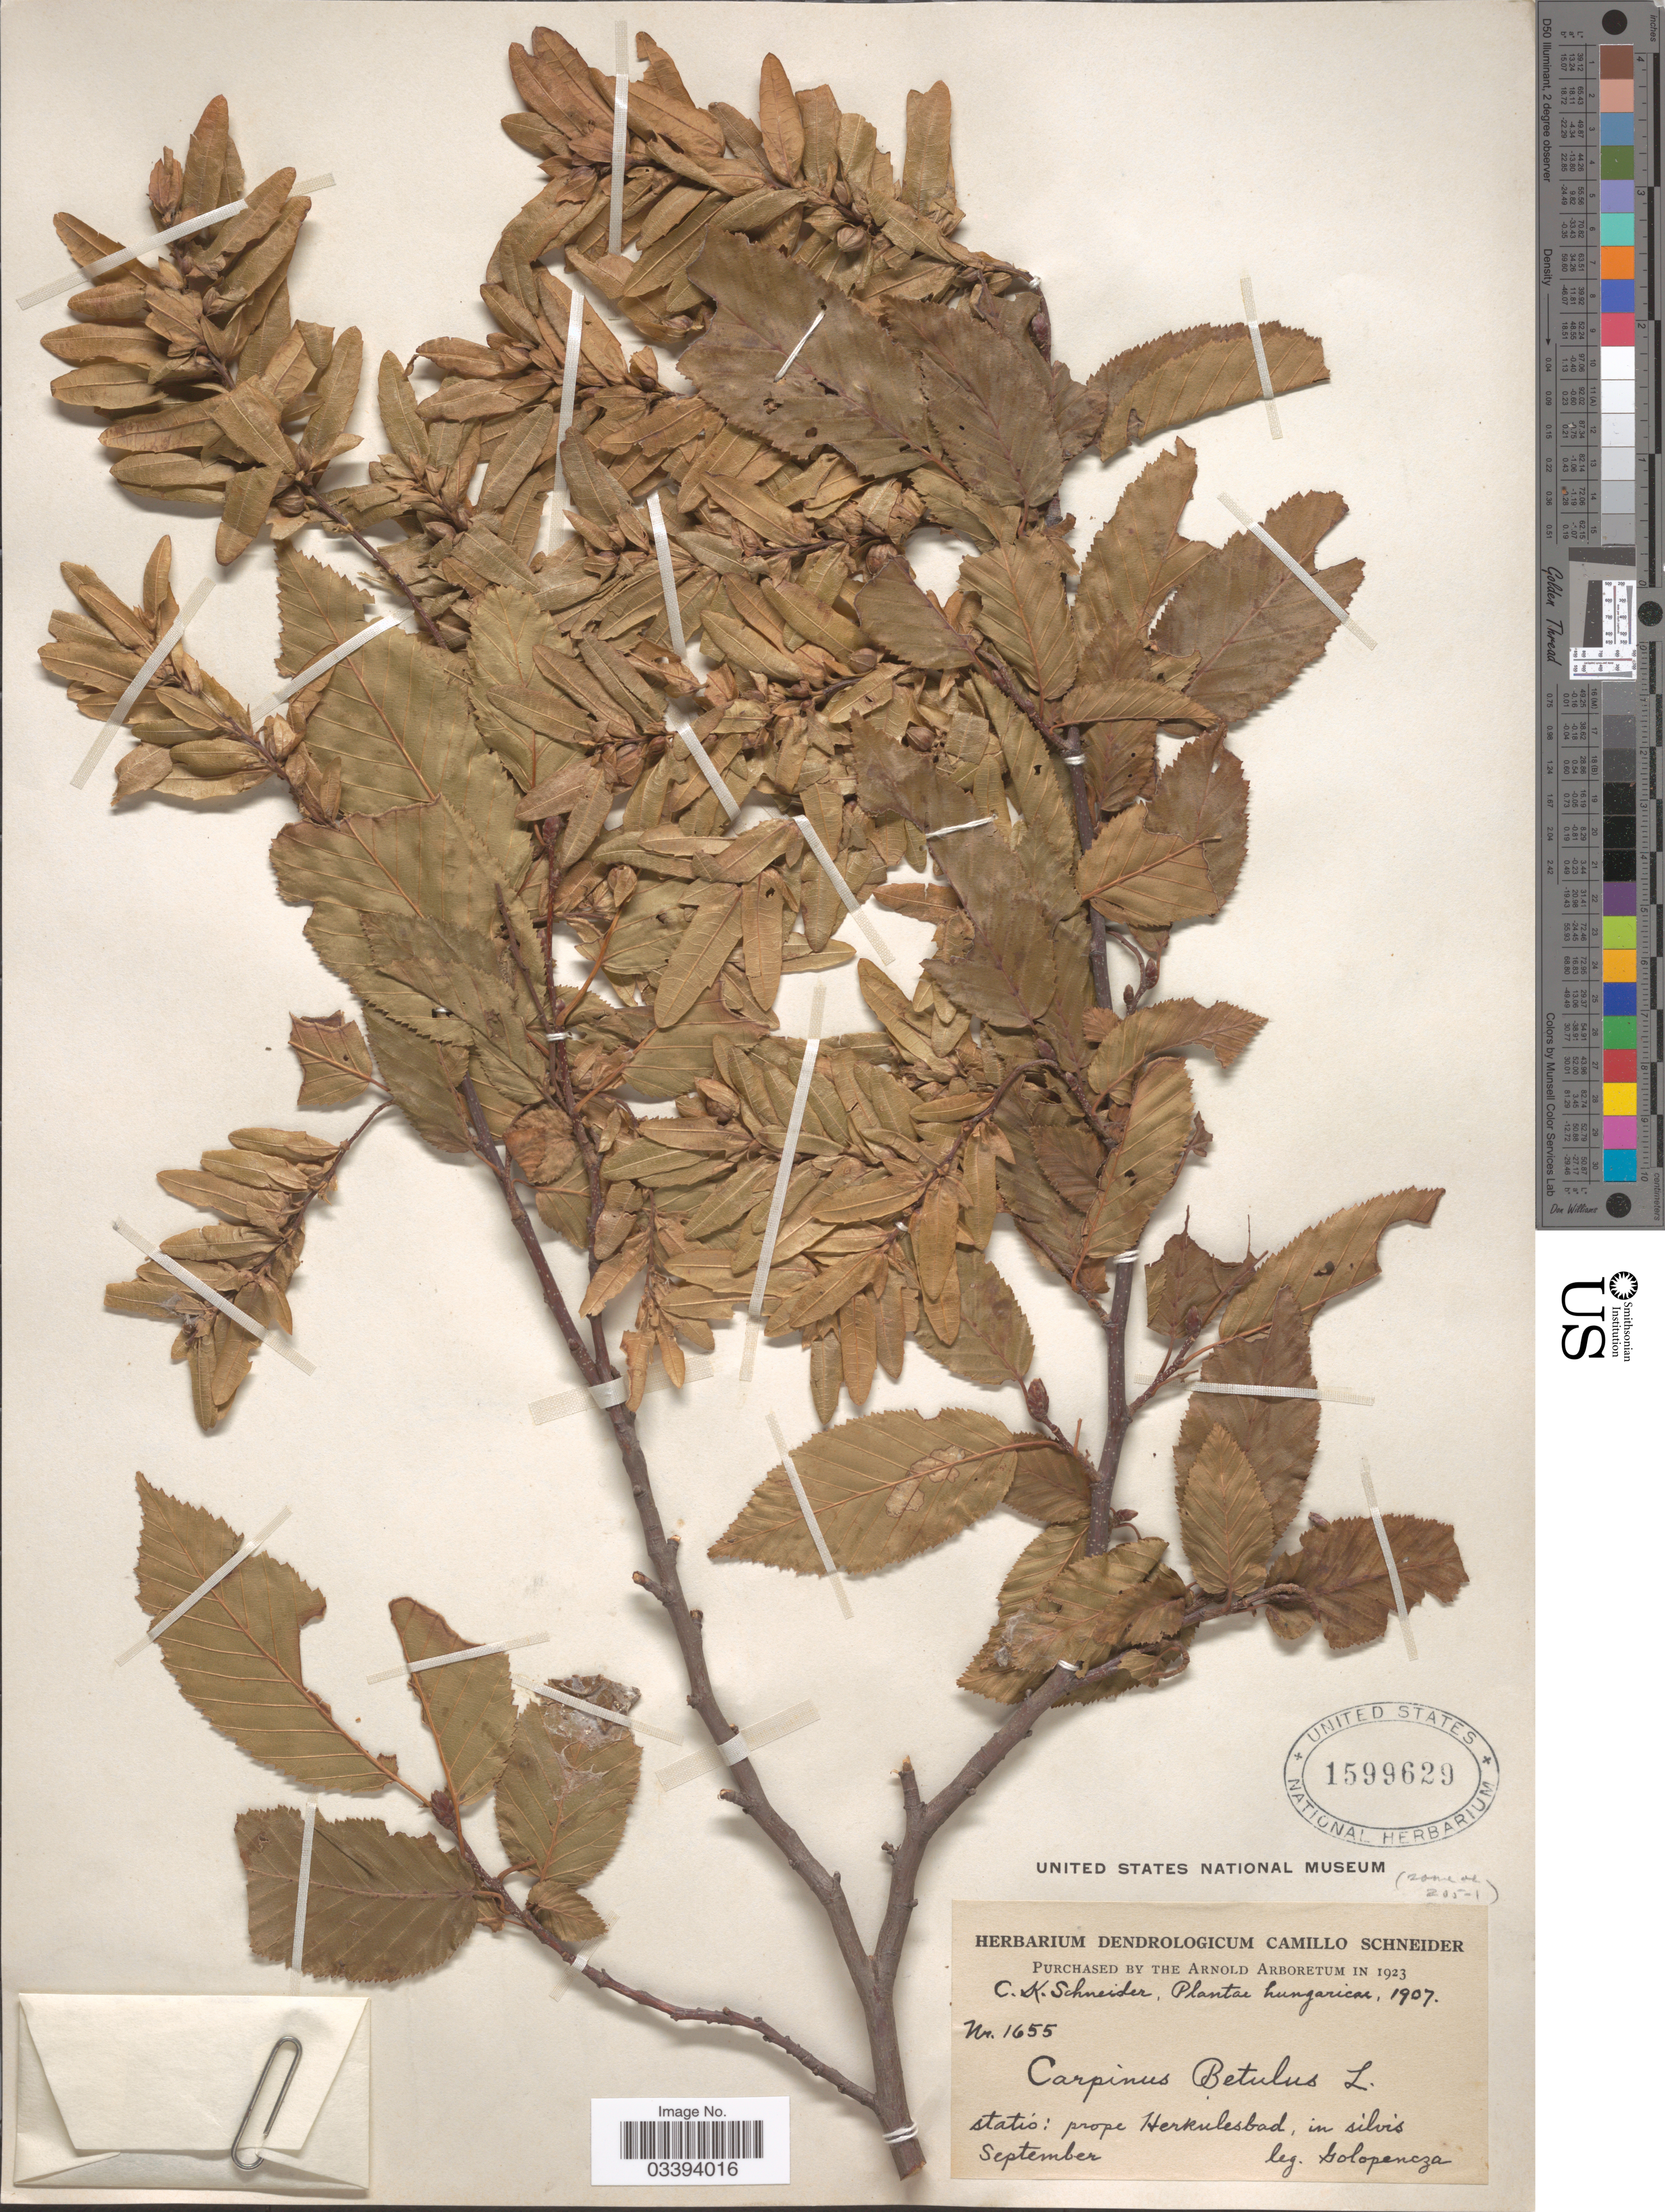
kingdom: Plantae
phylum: Tracheophyta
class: Magnoliopsida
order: Fagales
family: Betulaceae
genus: Carpinus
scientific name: Carpinus betulus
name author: L.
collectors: -. Golopencza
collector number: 1655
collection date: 1907-09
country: Hungary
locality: Statio: prope Herkulesbad, in silvis.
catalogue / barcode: US 1599629